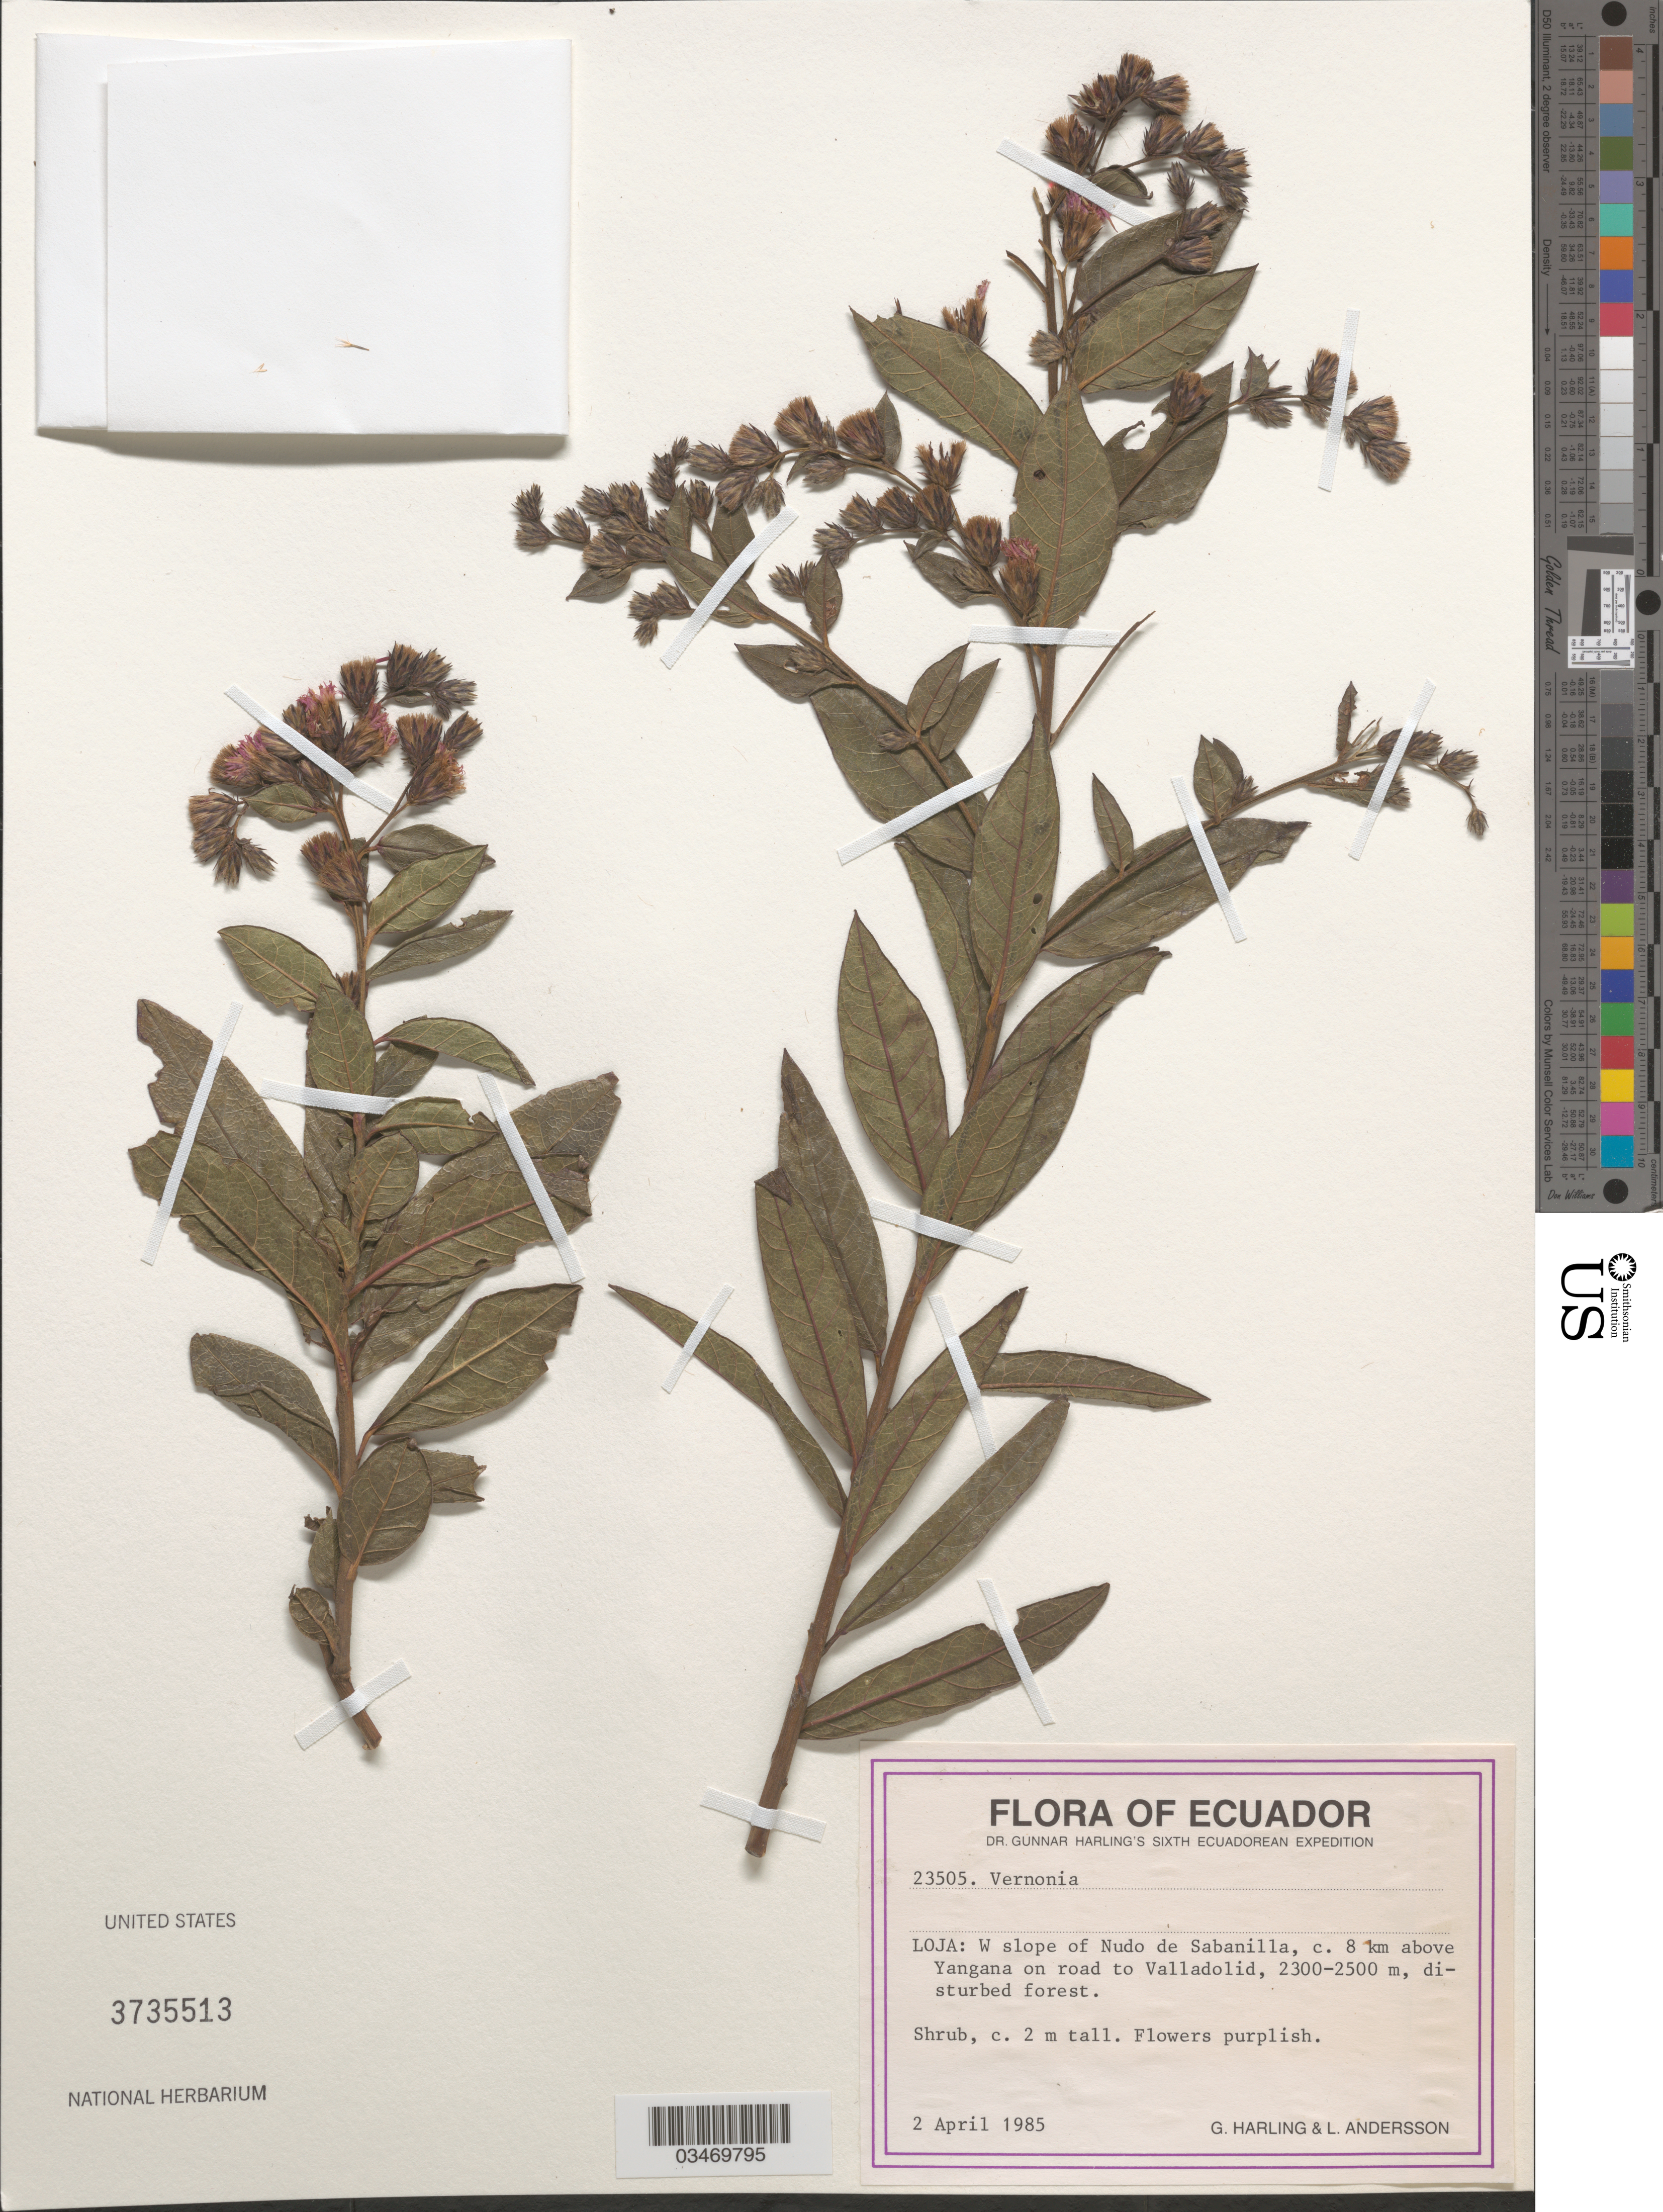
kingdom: Plantae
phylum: Tracheophyta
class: Magnoliopsida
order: Asterales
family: Asteraceae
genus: Vernonia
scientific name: Vernonia sp.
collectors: G. Harling & L. Andersson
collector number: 23505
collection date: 1985-04-02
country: Ecuador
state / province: Loja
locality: W slope of Nudo de Sabanilla, c. 8 km above Yangana on road to Valladolid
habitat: Disturbed forest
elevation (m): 2300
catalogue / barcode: US 3735513